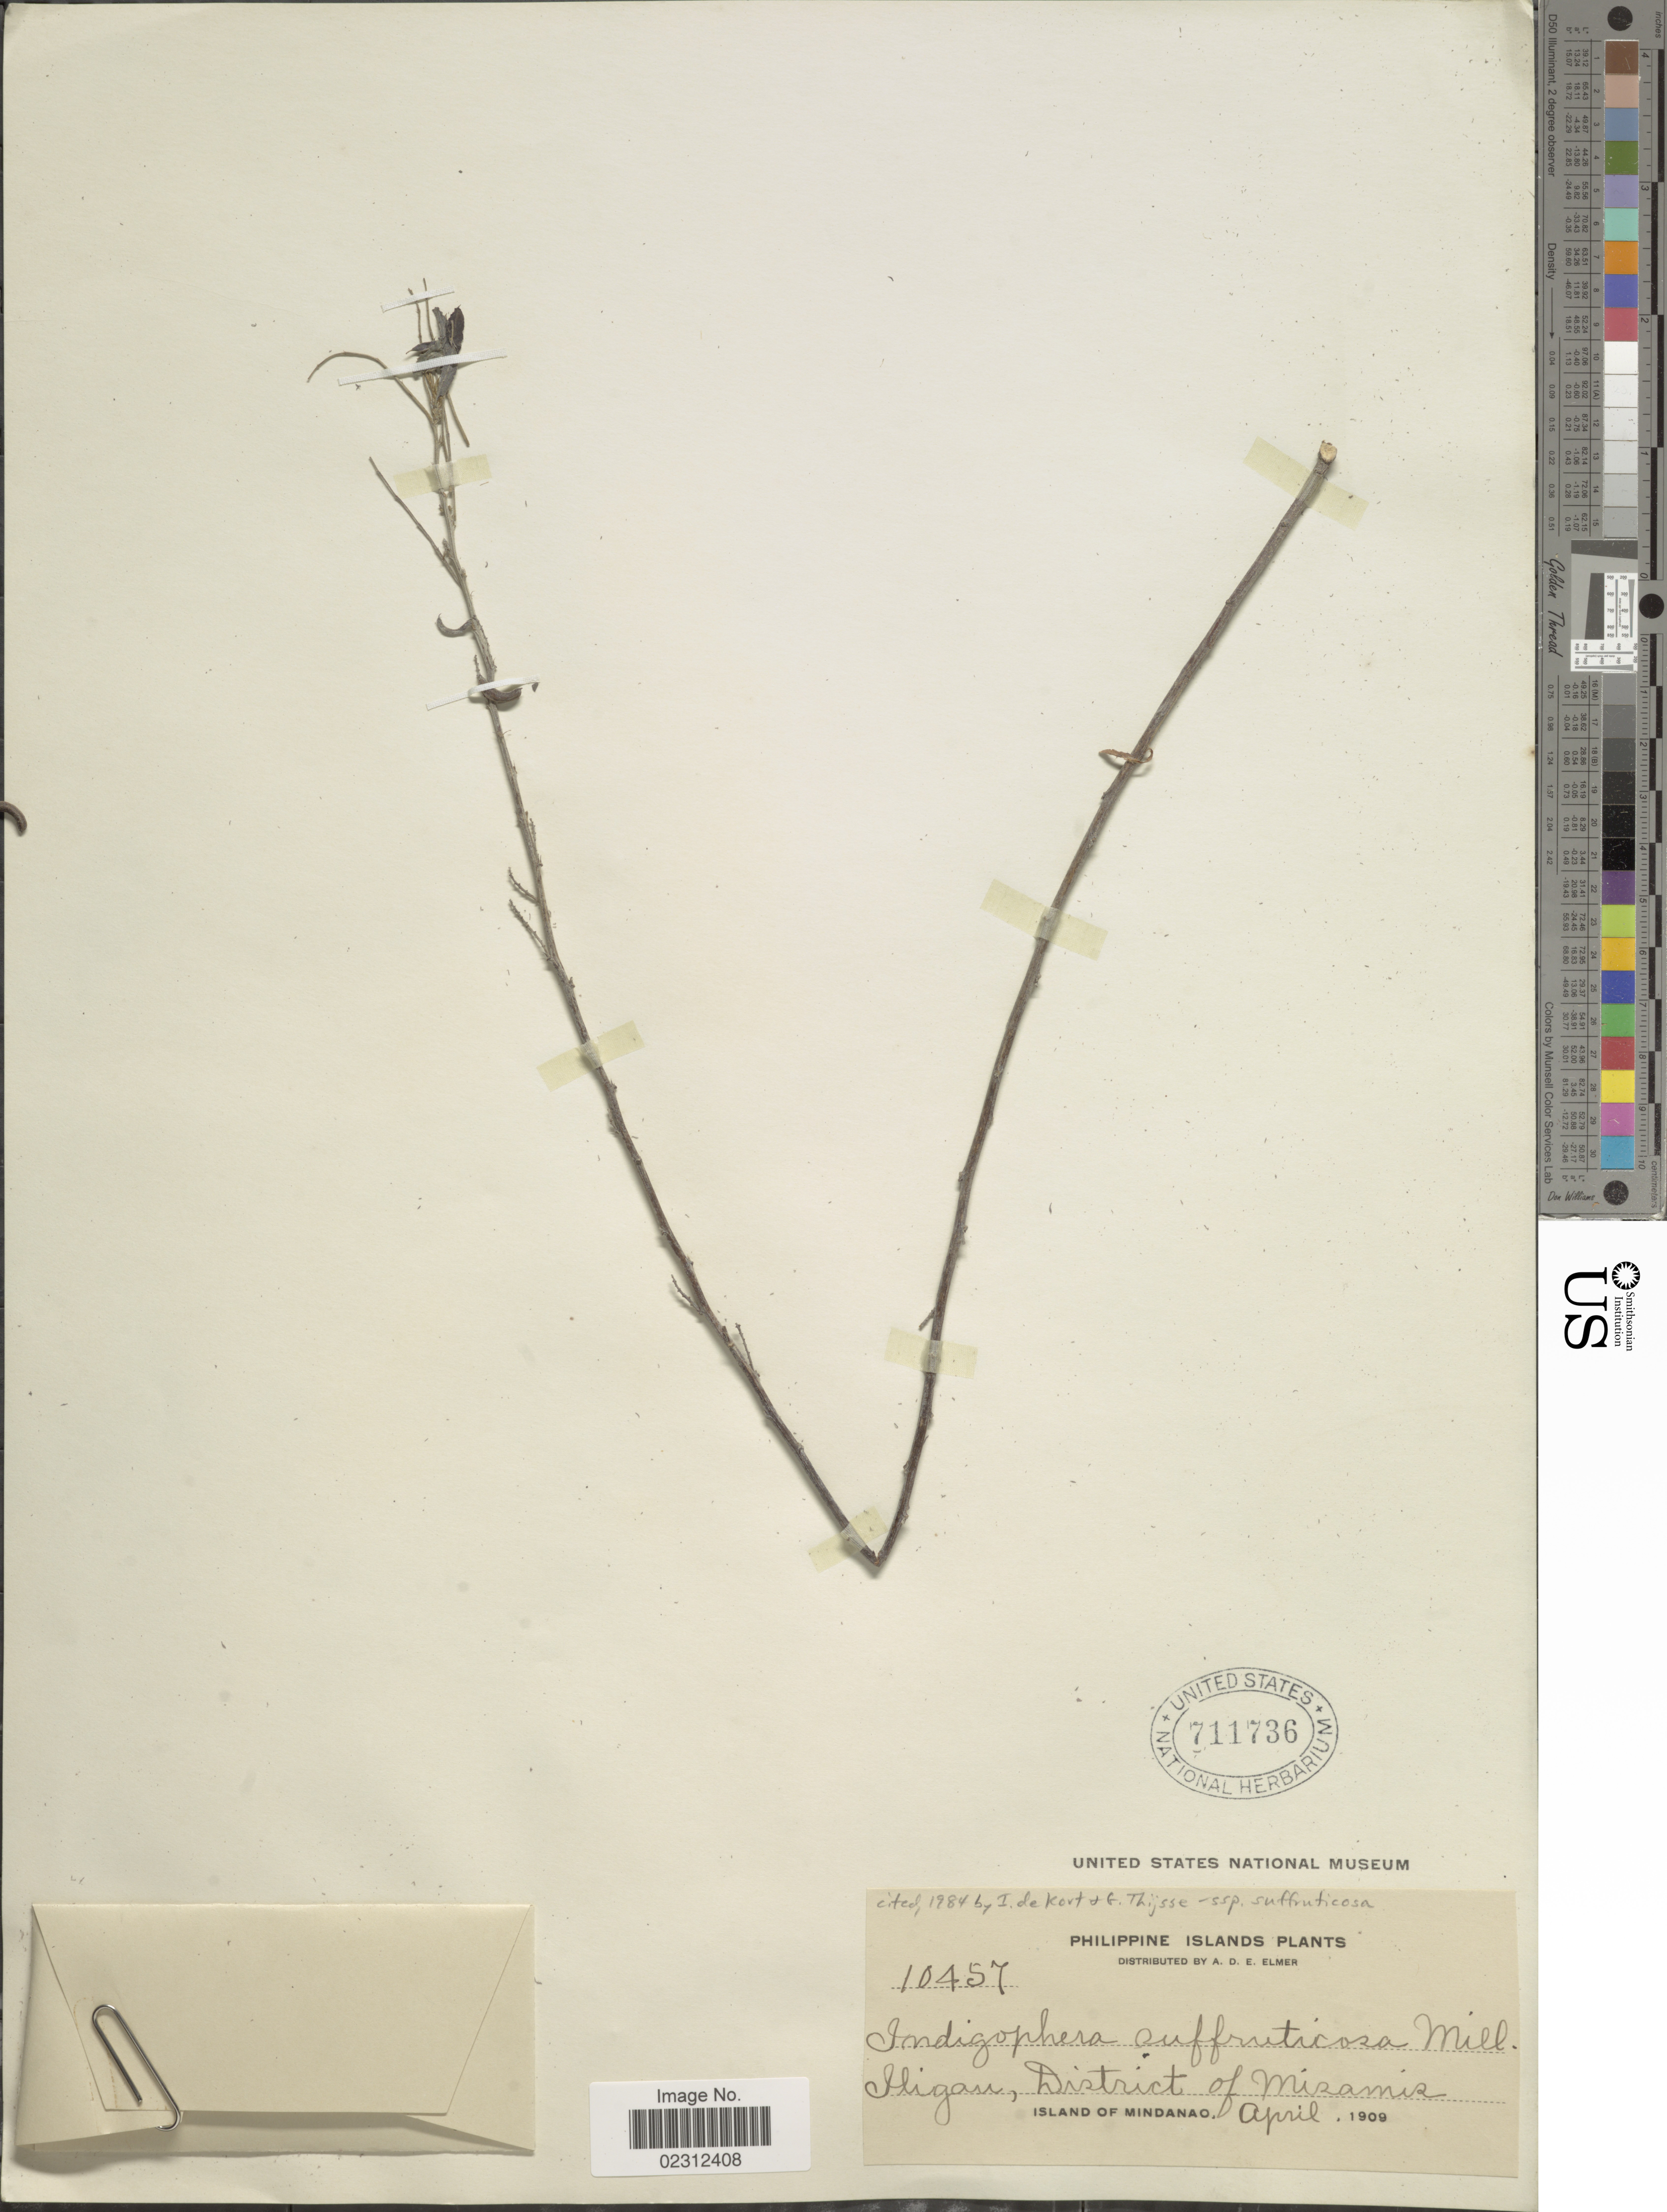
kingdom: Plantae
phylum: Tracheophyta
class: Magnoliopsida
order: Fabales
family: Fabaceae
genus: Indigofera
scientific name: Indigofera suffruticosa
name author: Mill.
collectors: A. D. E. Elmer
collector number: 10457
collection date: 1909-04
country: Philippines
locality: Iligan, District of Misamiz, Island of Mindanao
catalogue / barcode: US 711736